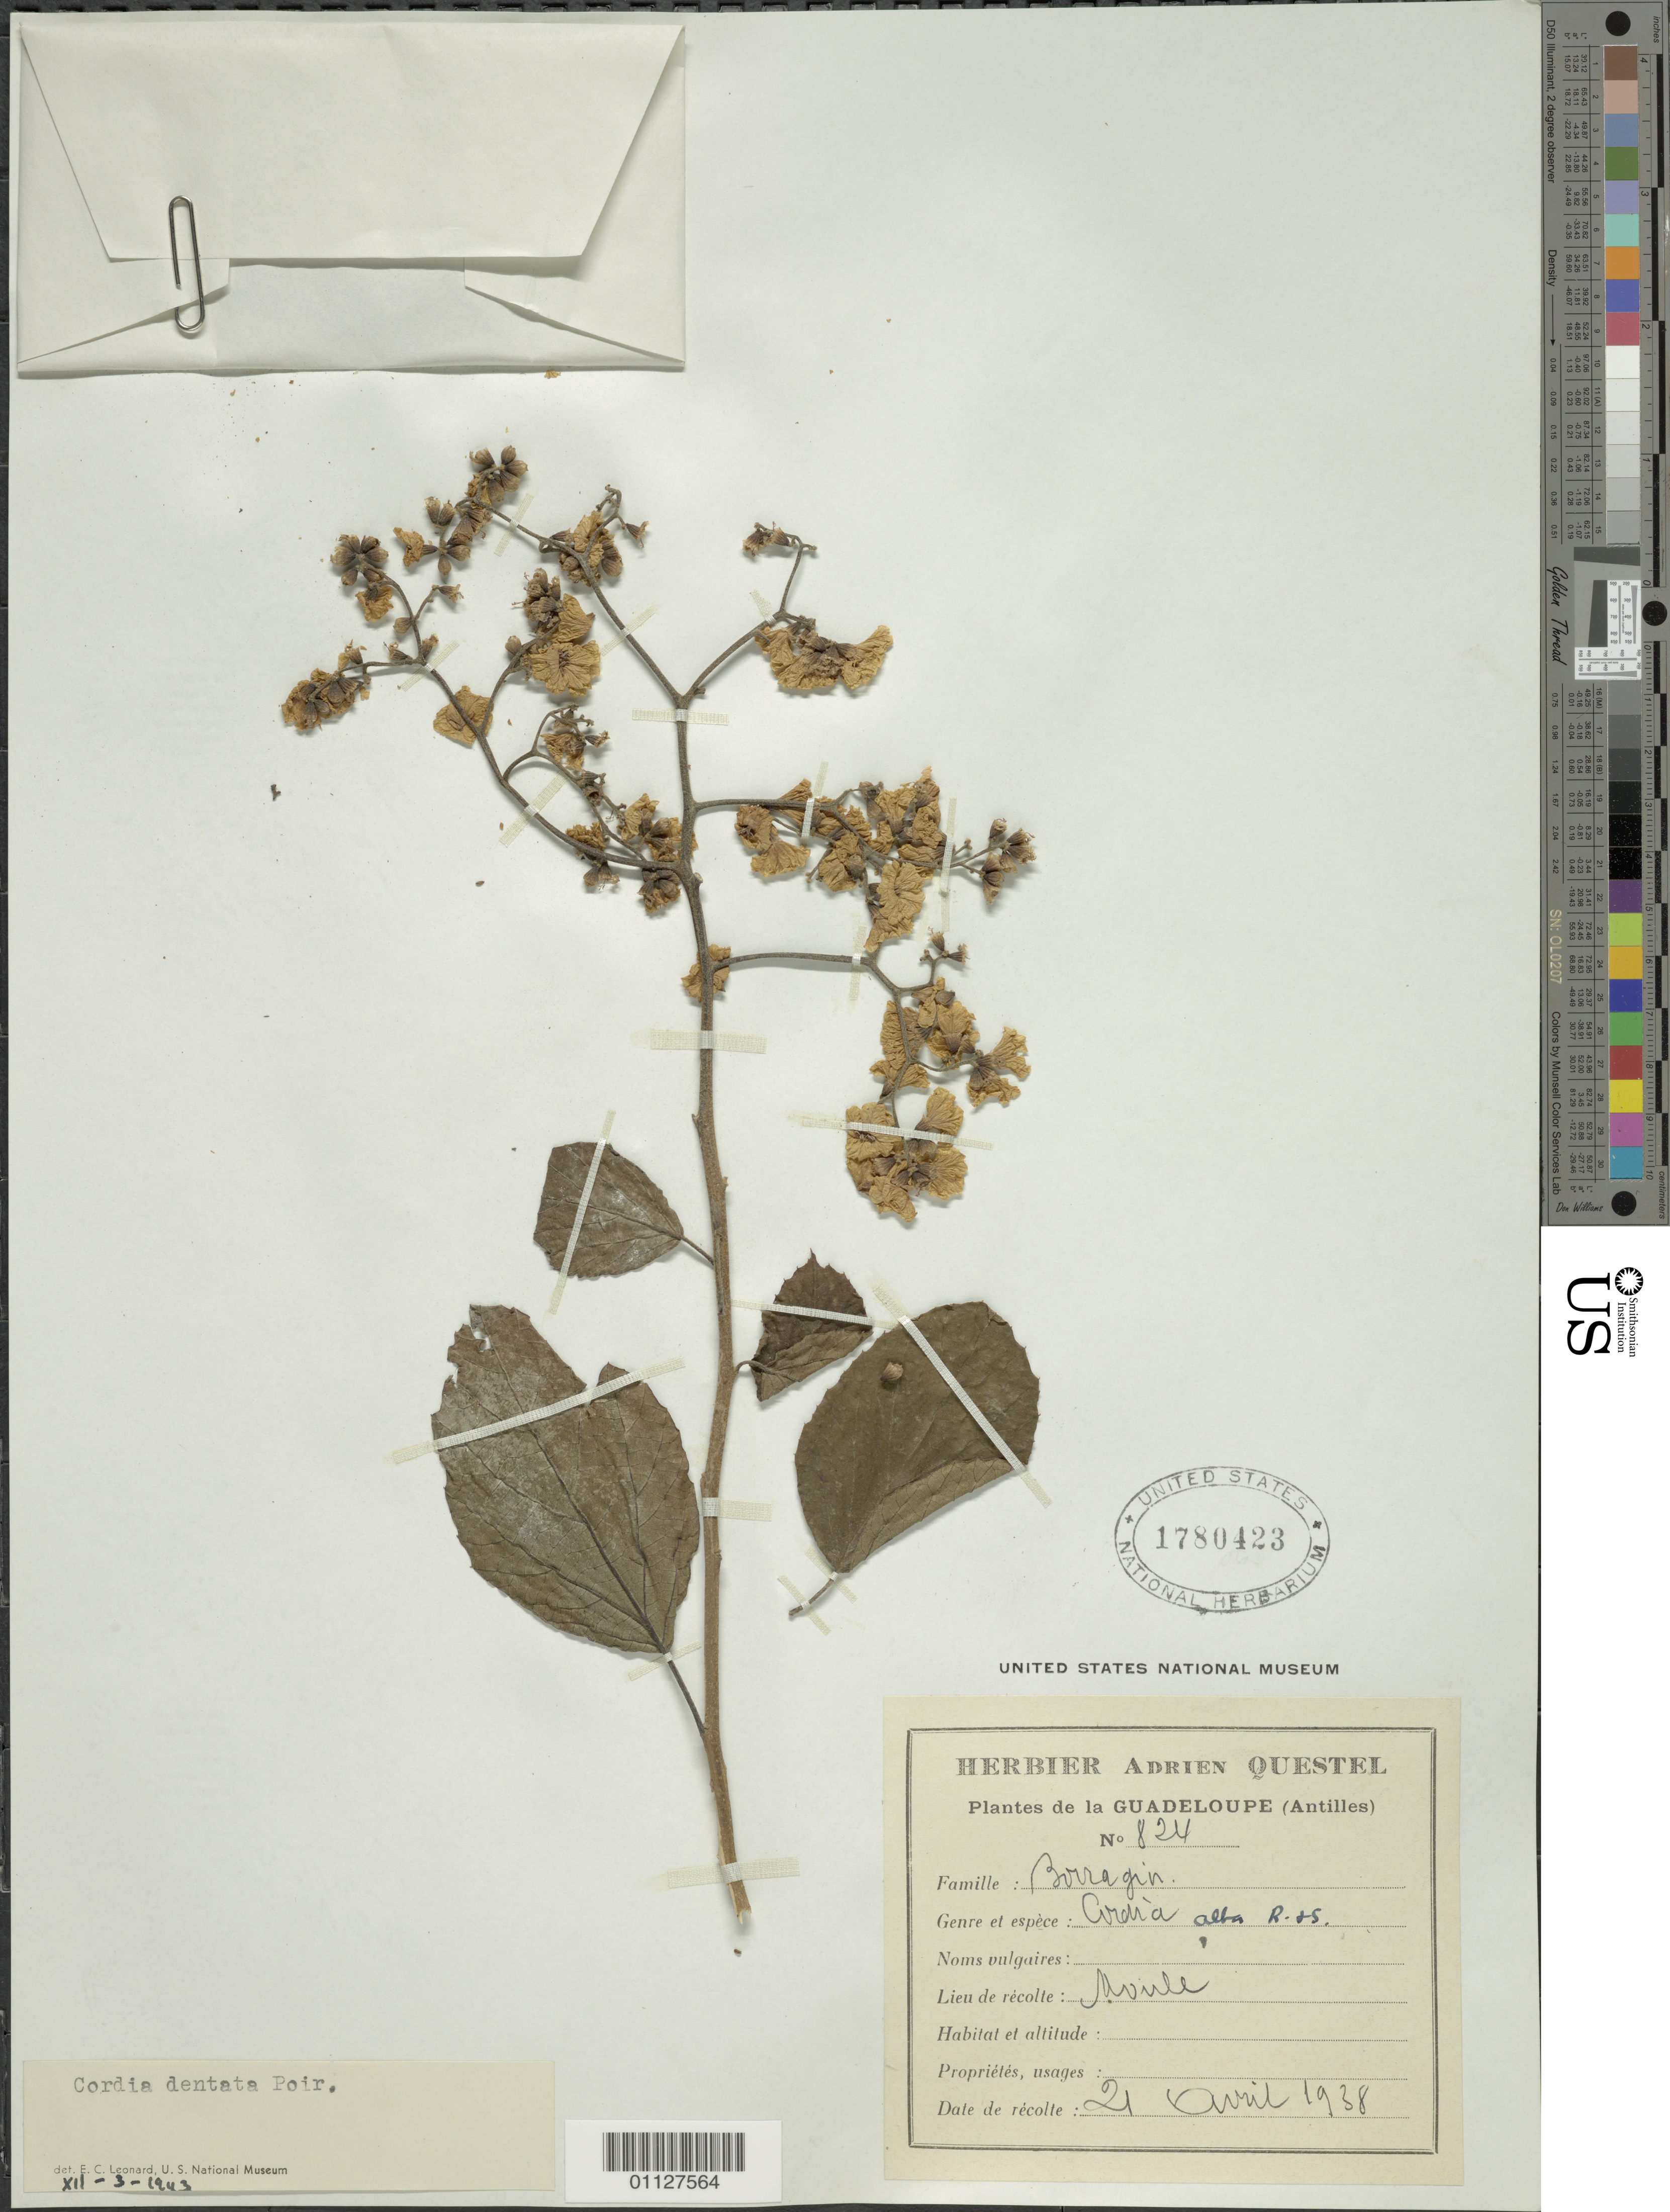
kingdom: Plantae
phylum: Tracheophyta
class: Magnoliopsida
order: Boraginales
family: Cordiaceae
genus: Cordia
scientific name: Cordia dentata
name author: Poir.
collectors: A. Questel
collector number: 824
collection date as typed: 21 Apr 1938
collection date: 1938-04-21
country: Guadeloupe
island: Grande Terre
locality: Moule.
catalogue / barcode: US 1780423